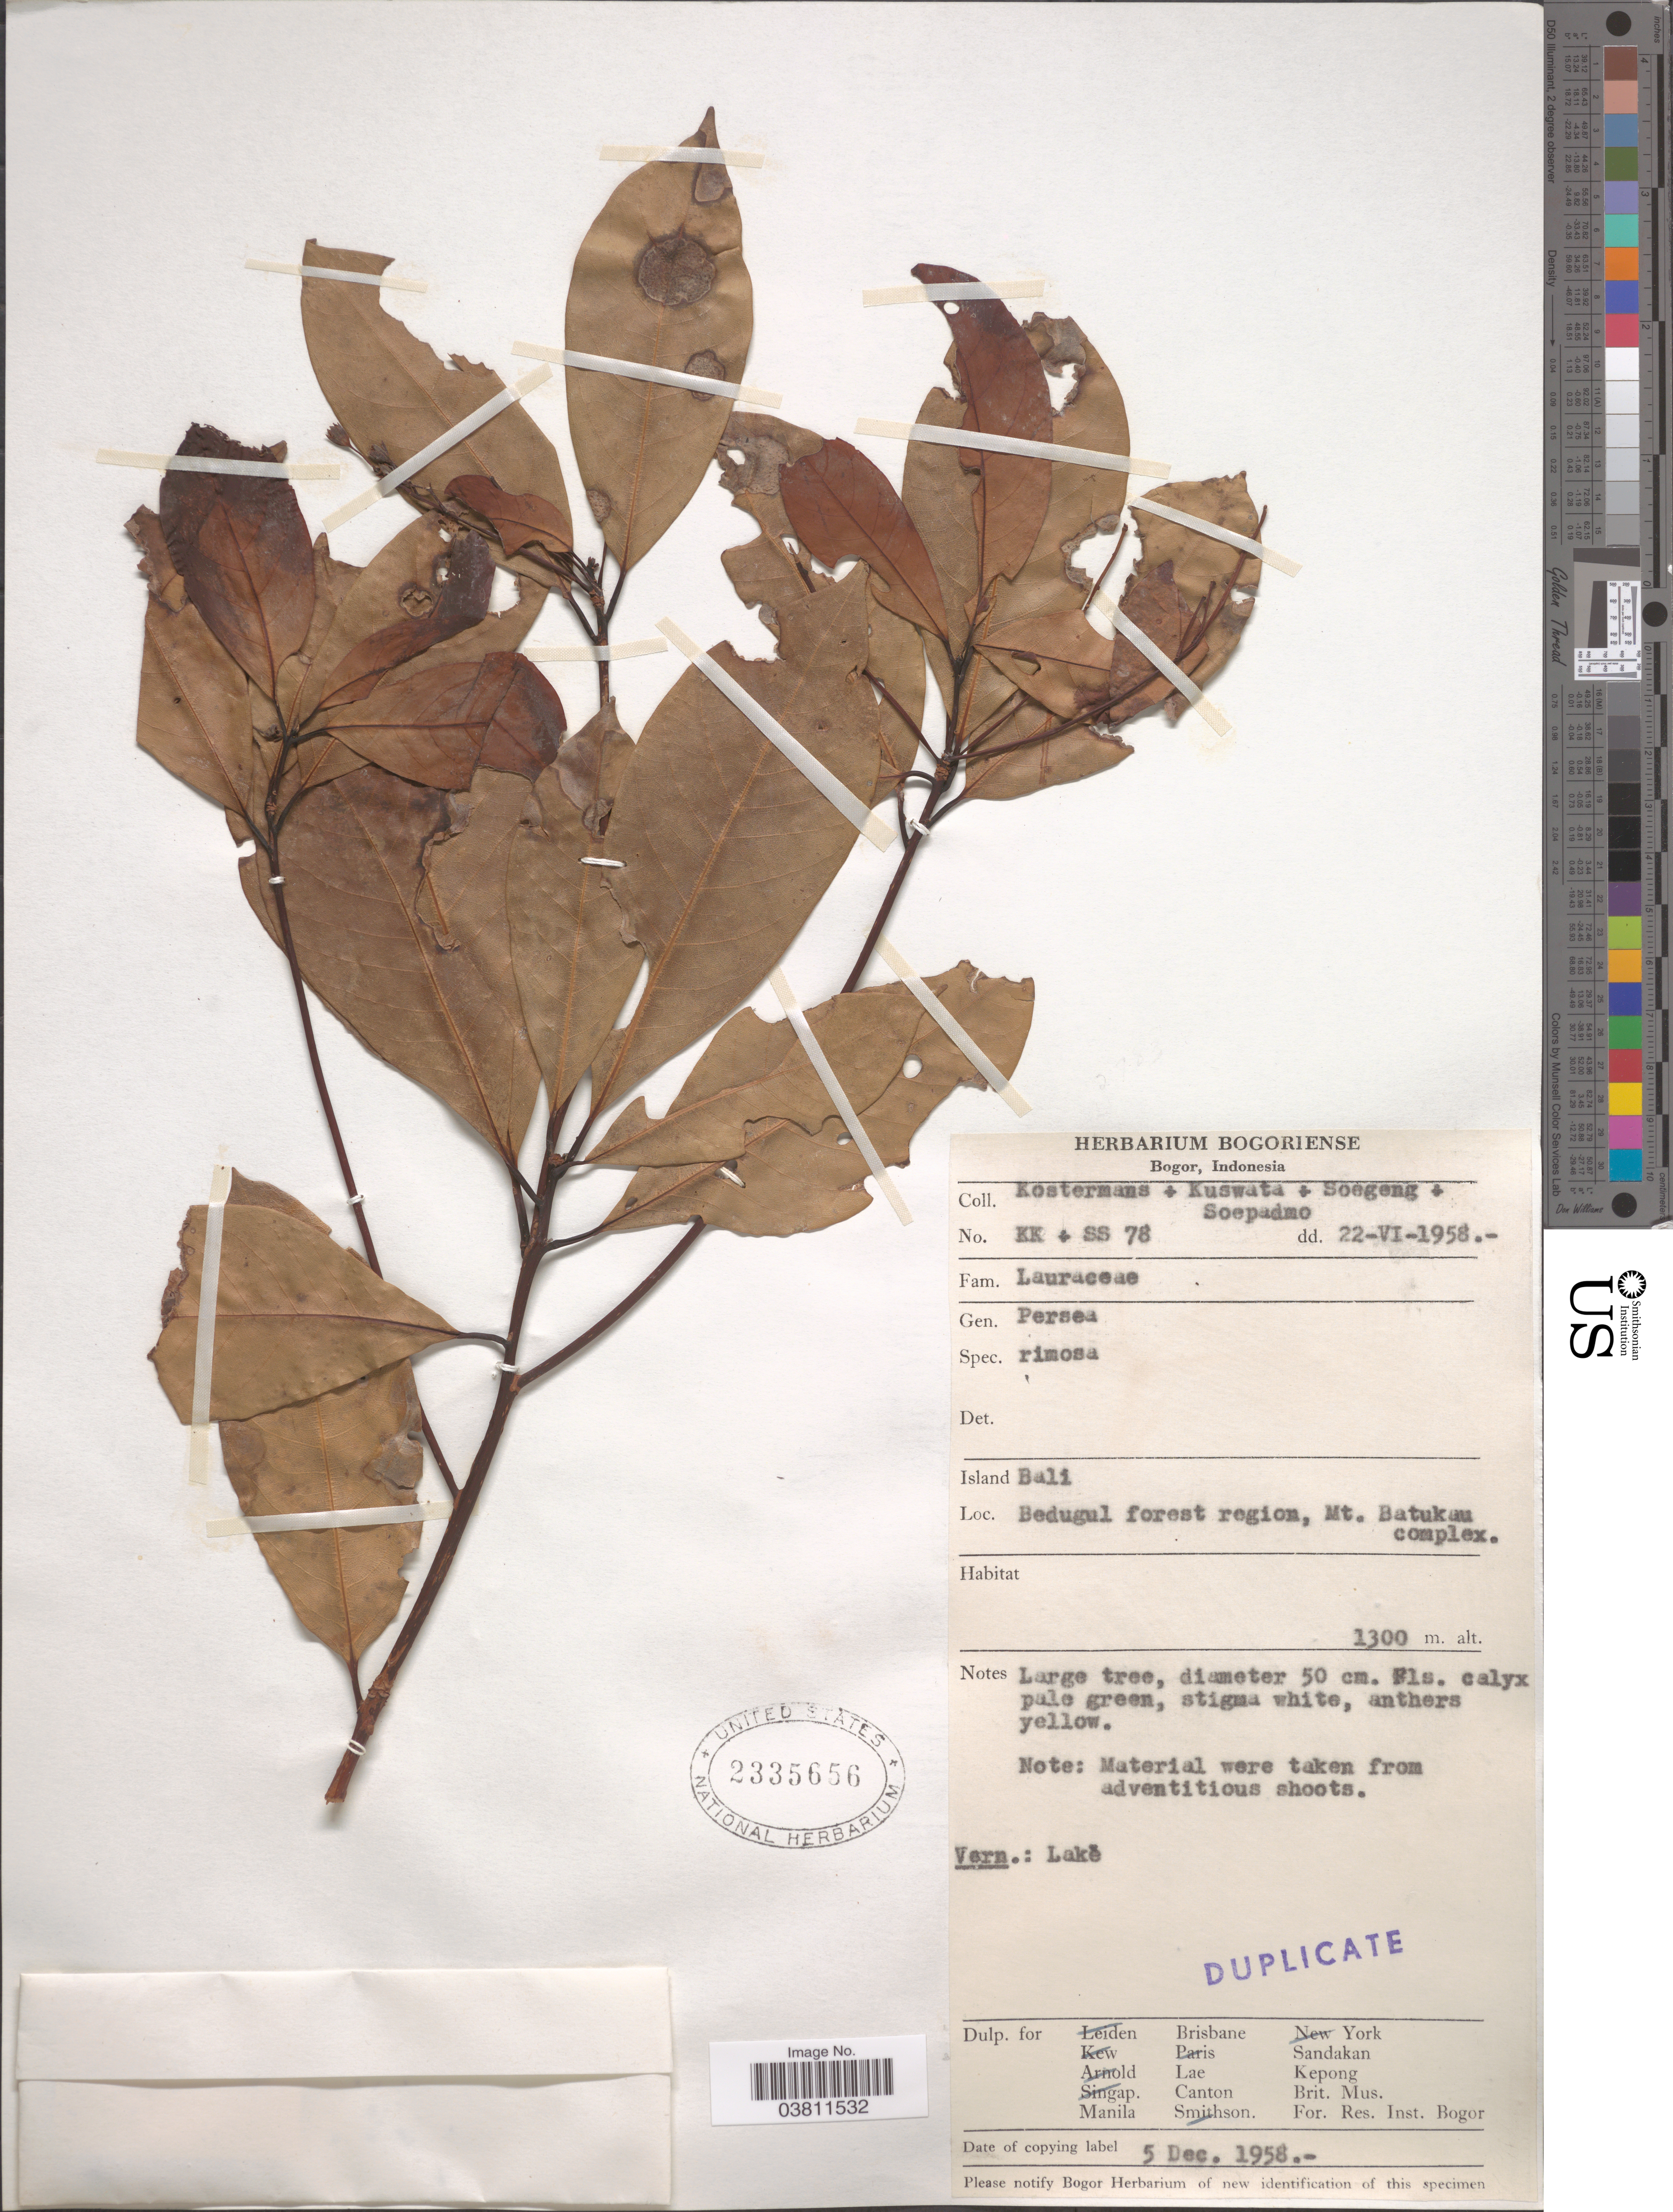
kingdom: Plantae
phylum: Tracheophyta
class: Magnoliopsida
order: Laurales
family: Lauraceae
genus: Persea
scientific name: Persea rimosa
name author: Zoll. ex Meisn.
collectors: Kostermans, -. Kuswata, -. Soegeng & -. Soepadmo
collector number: KK + SS 78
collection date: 1958-06-22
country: Indonesia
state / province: Nusa Tenggara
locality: Island Bali. Bedugal forest region, Mt. Batukau complex.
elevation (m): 1300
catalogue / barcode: US 2335656